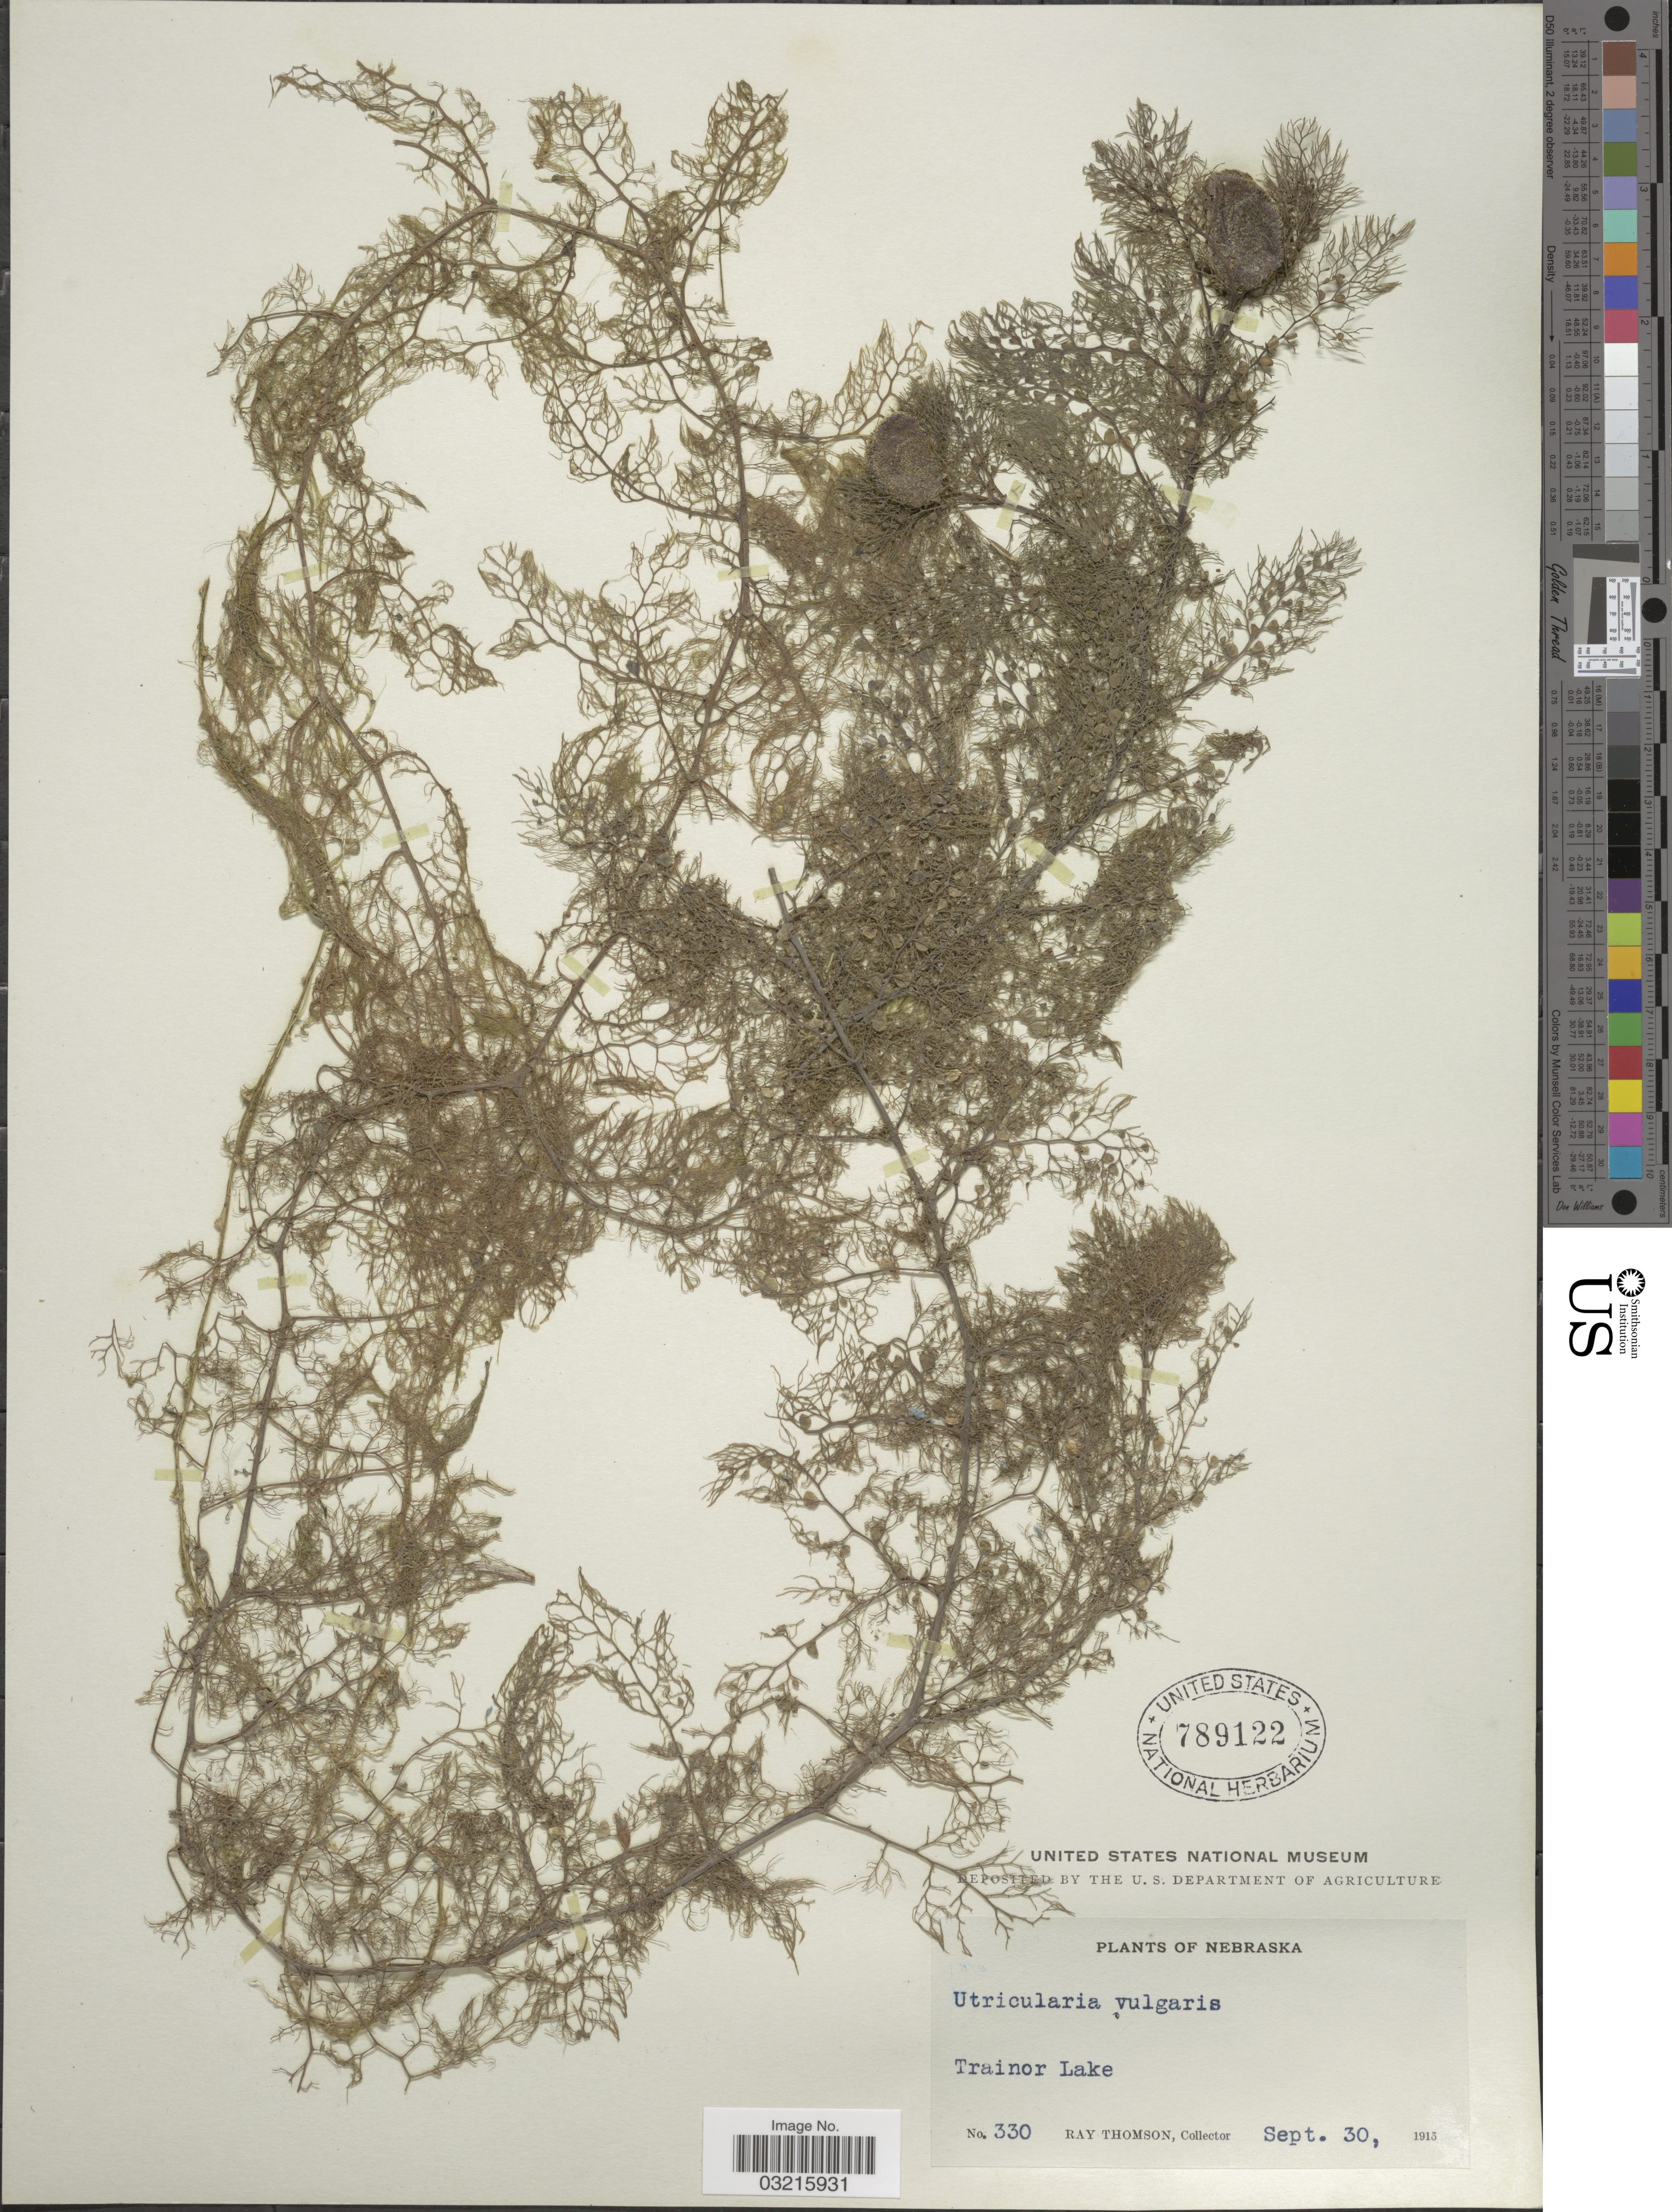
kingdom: Plantae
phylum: Tracheophyta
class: Magnoliopsida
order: Lamiales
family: Lentibulariaceae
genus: Utricularia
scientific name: Utricularia vulgaris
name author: L.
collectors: R. Thomson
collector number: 330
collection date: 1915-09-30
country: United States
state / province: Nebraska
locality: Trainor Lake.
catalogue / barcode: US 789122